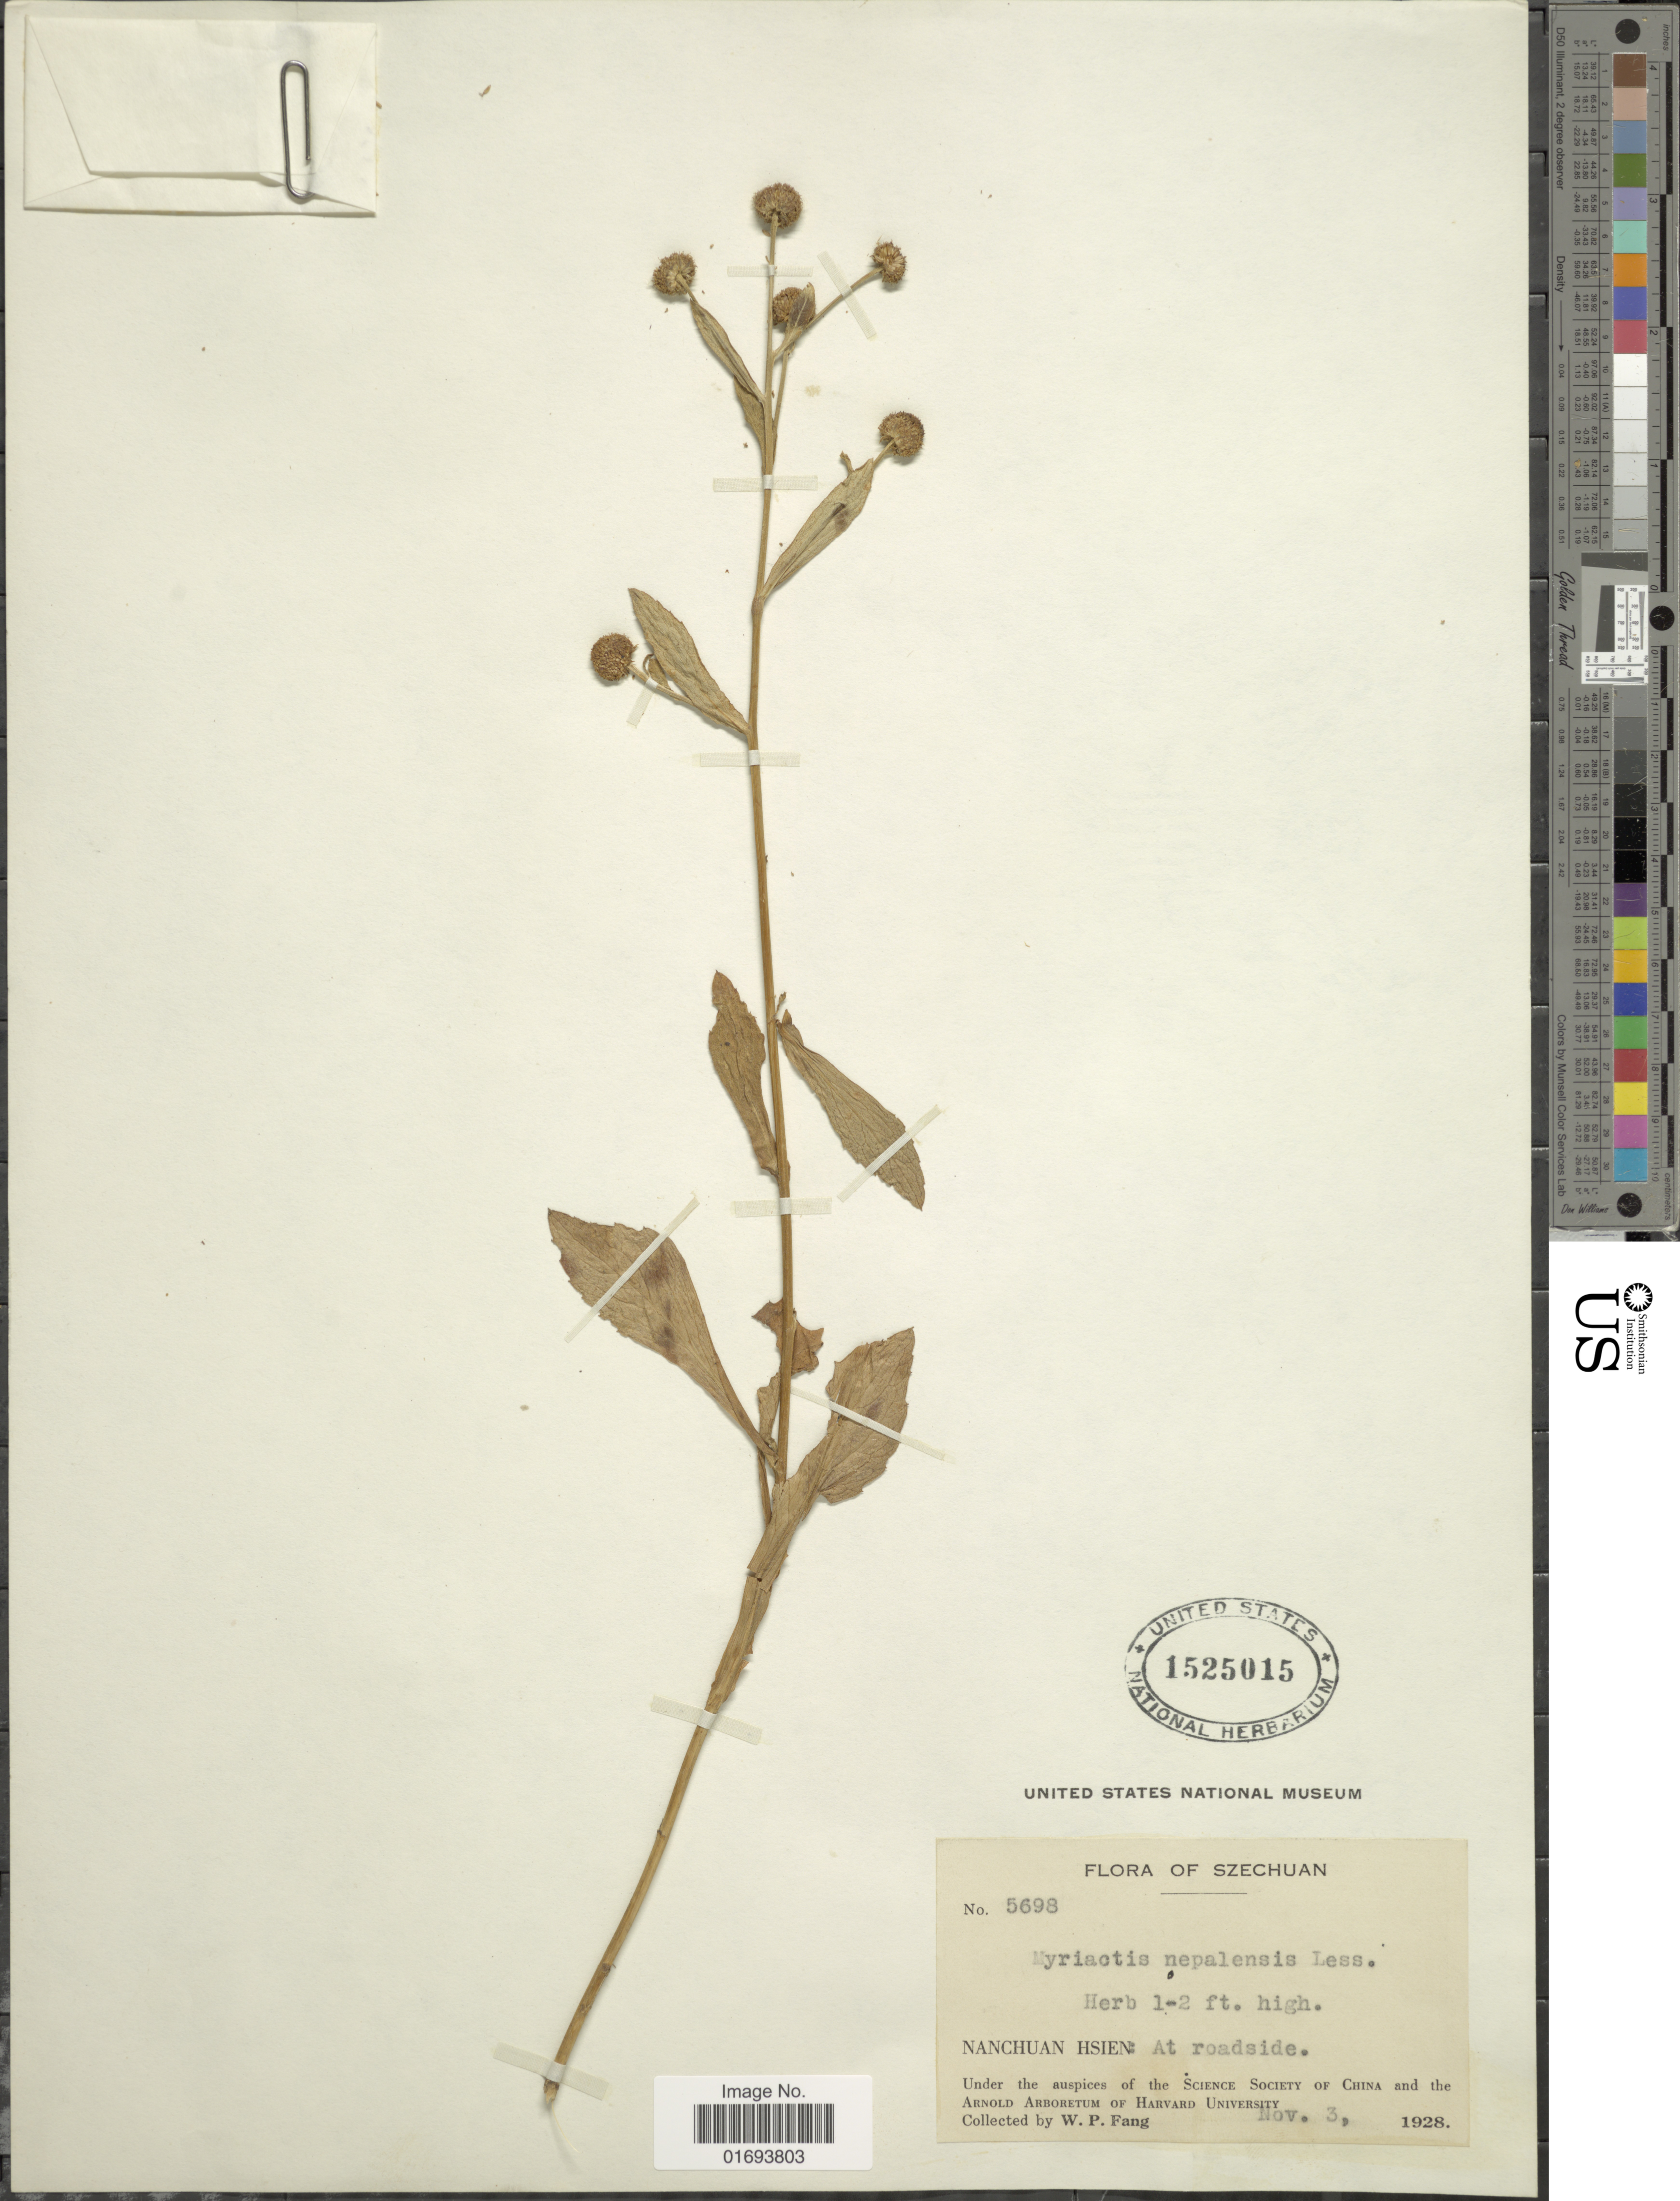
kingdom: Plantae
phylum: Tracheophyta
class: Magnoliopsida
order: Asterales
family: Asteraceae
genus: Myriactis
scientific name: Myriactis nepalensis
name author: Less.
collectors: W. P. Fang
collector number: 5698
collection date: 1928-11-03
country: China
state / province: Sichuan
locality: Szechuan. Nanchuan Hsien. At roadside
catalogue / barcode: US 1525015